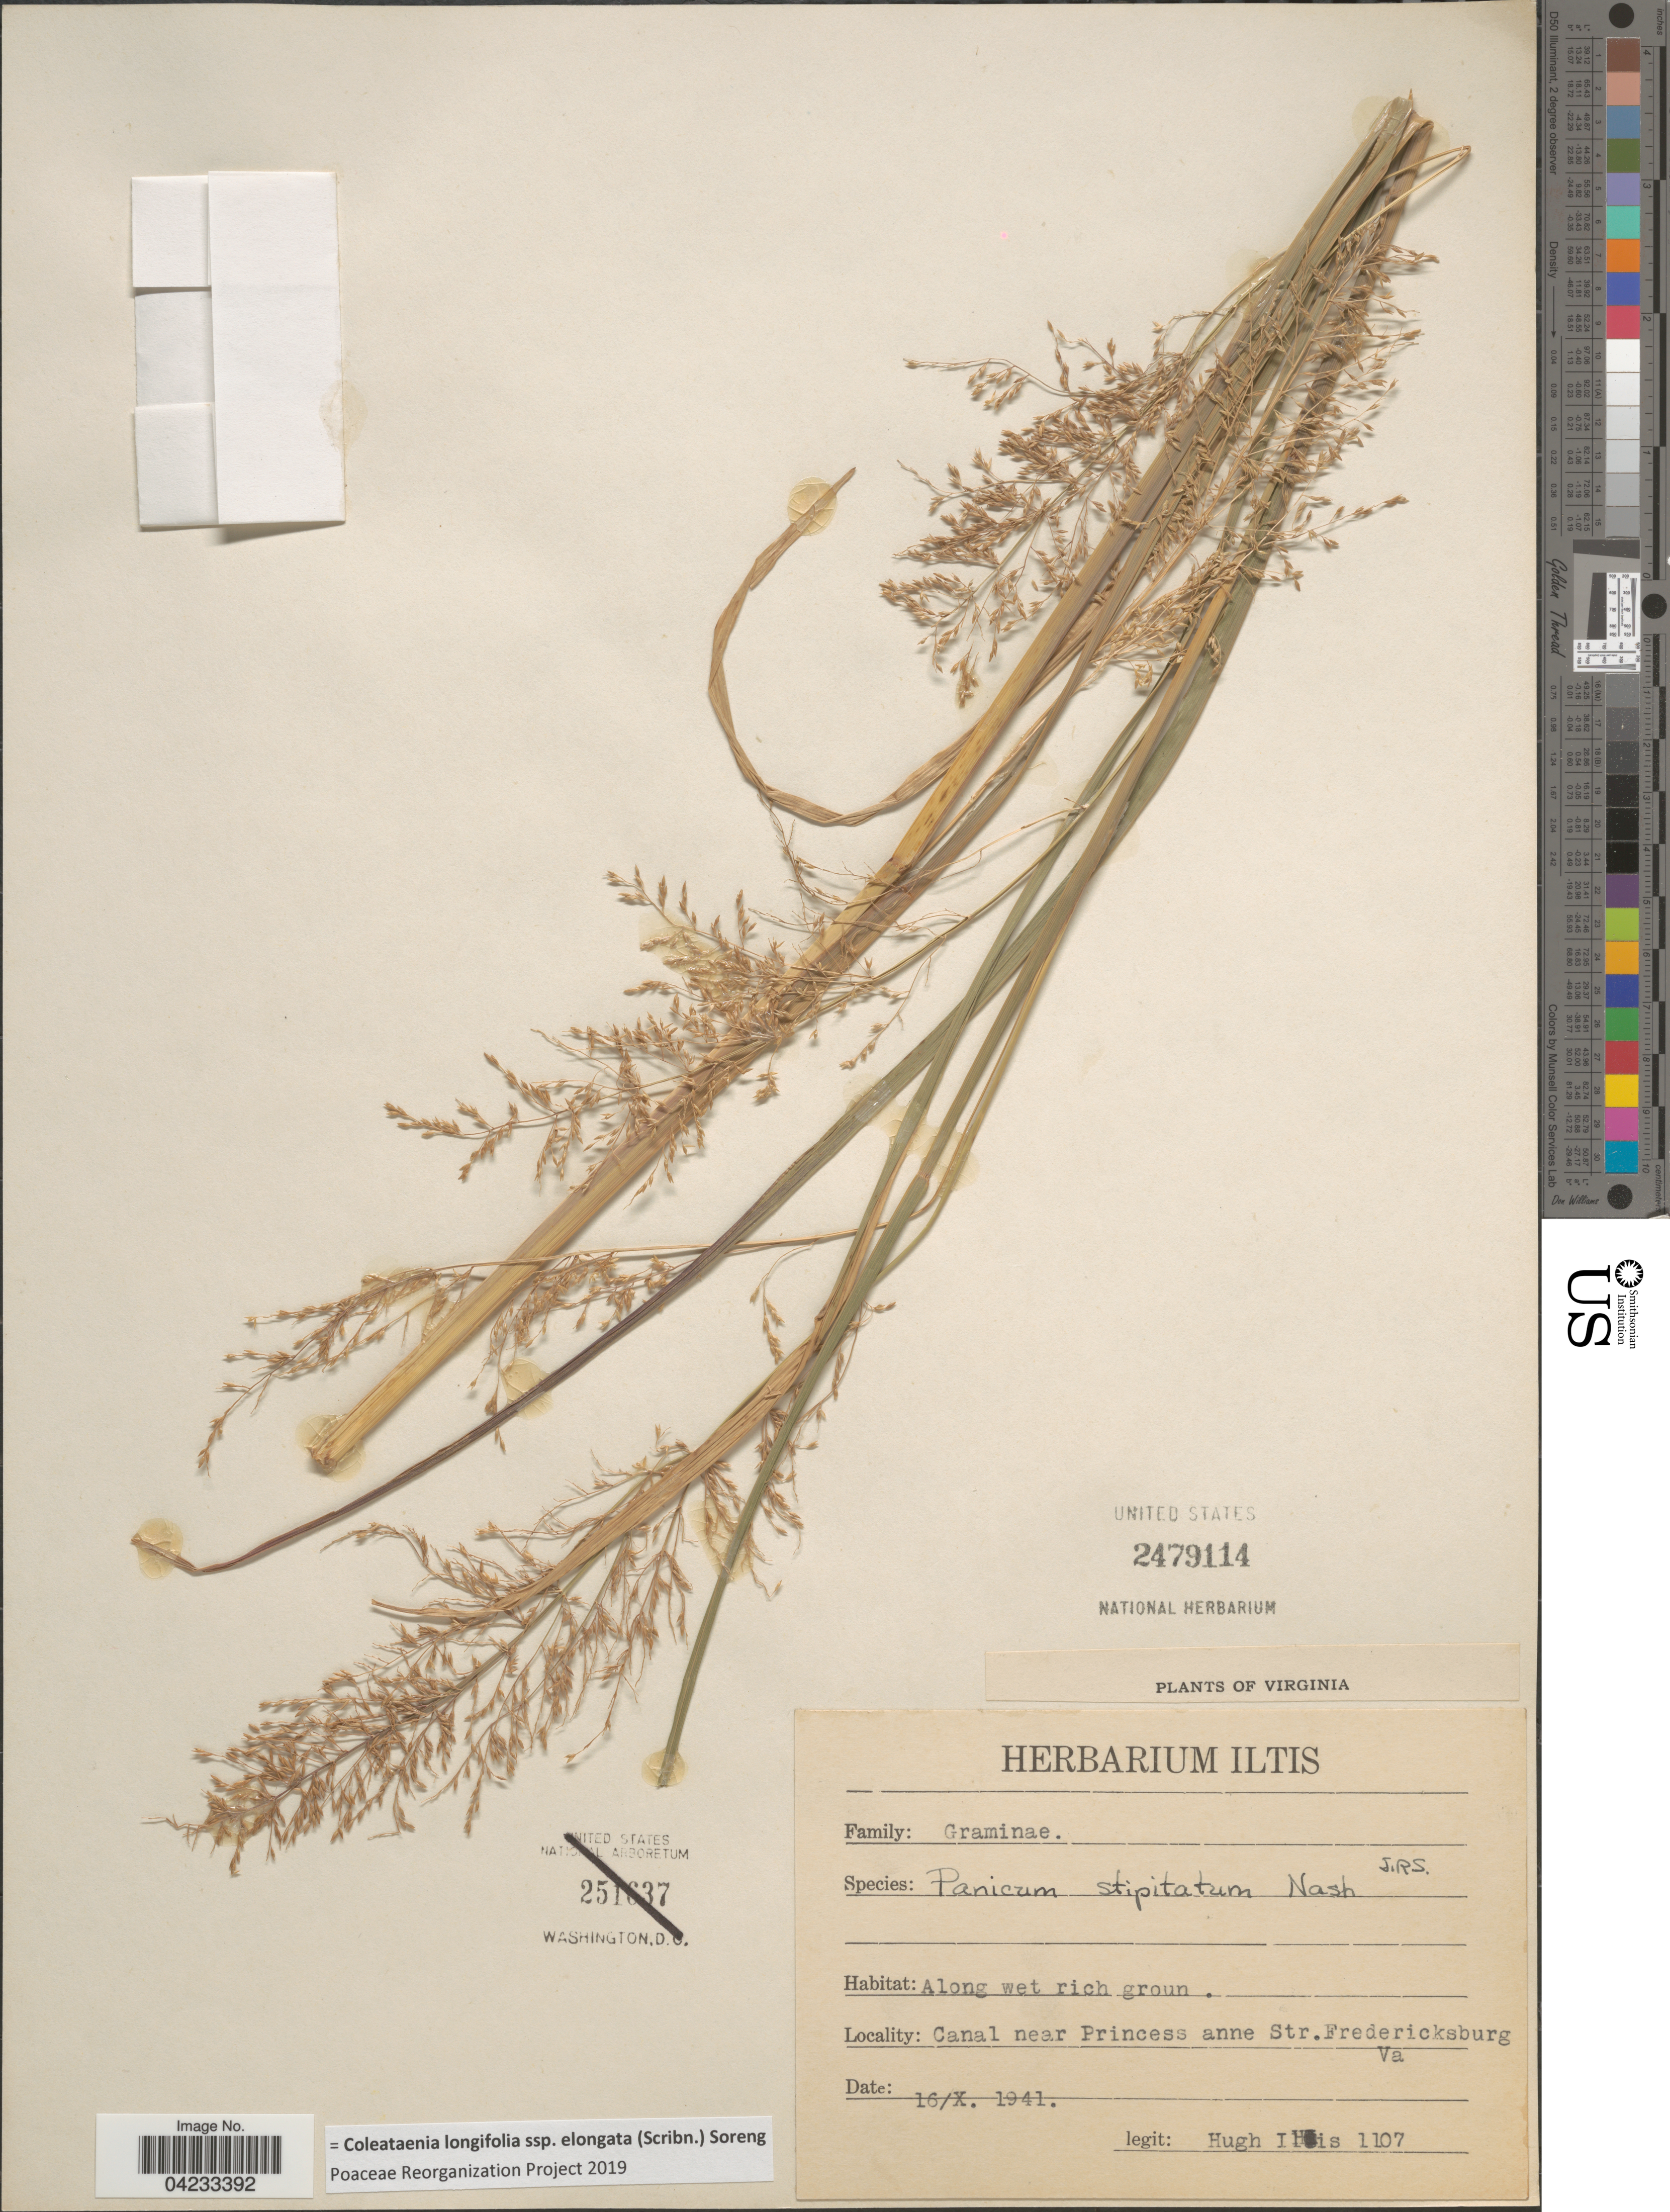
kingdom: Plantae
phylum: Tracheophyta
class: Liliopsida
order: Poales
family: Poaceae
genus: Coleataenia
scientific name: Coleataenia longifolia subsp. elongata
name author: (Scribn.) Soreng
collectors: H. Iltis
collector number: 1107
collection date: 1941-10-16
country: United States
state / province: Virginia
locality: Along wet rich ground. Canal near Princess Anne Str. Fredericksburg.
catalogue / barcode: US 2479114